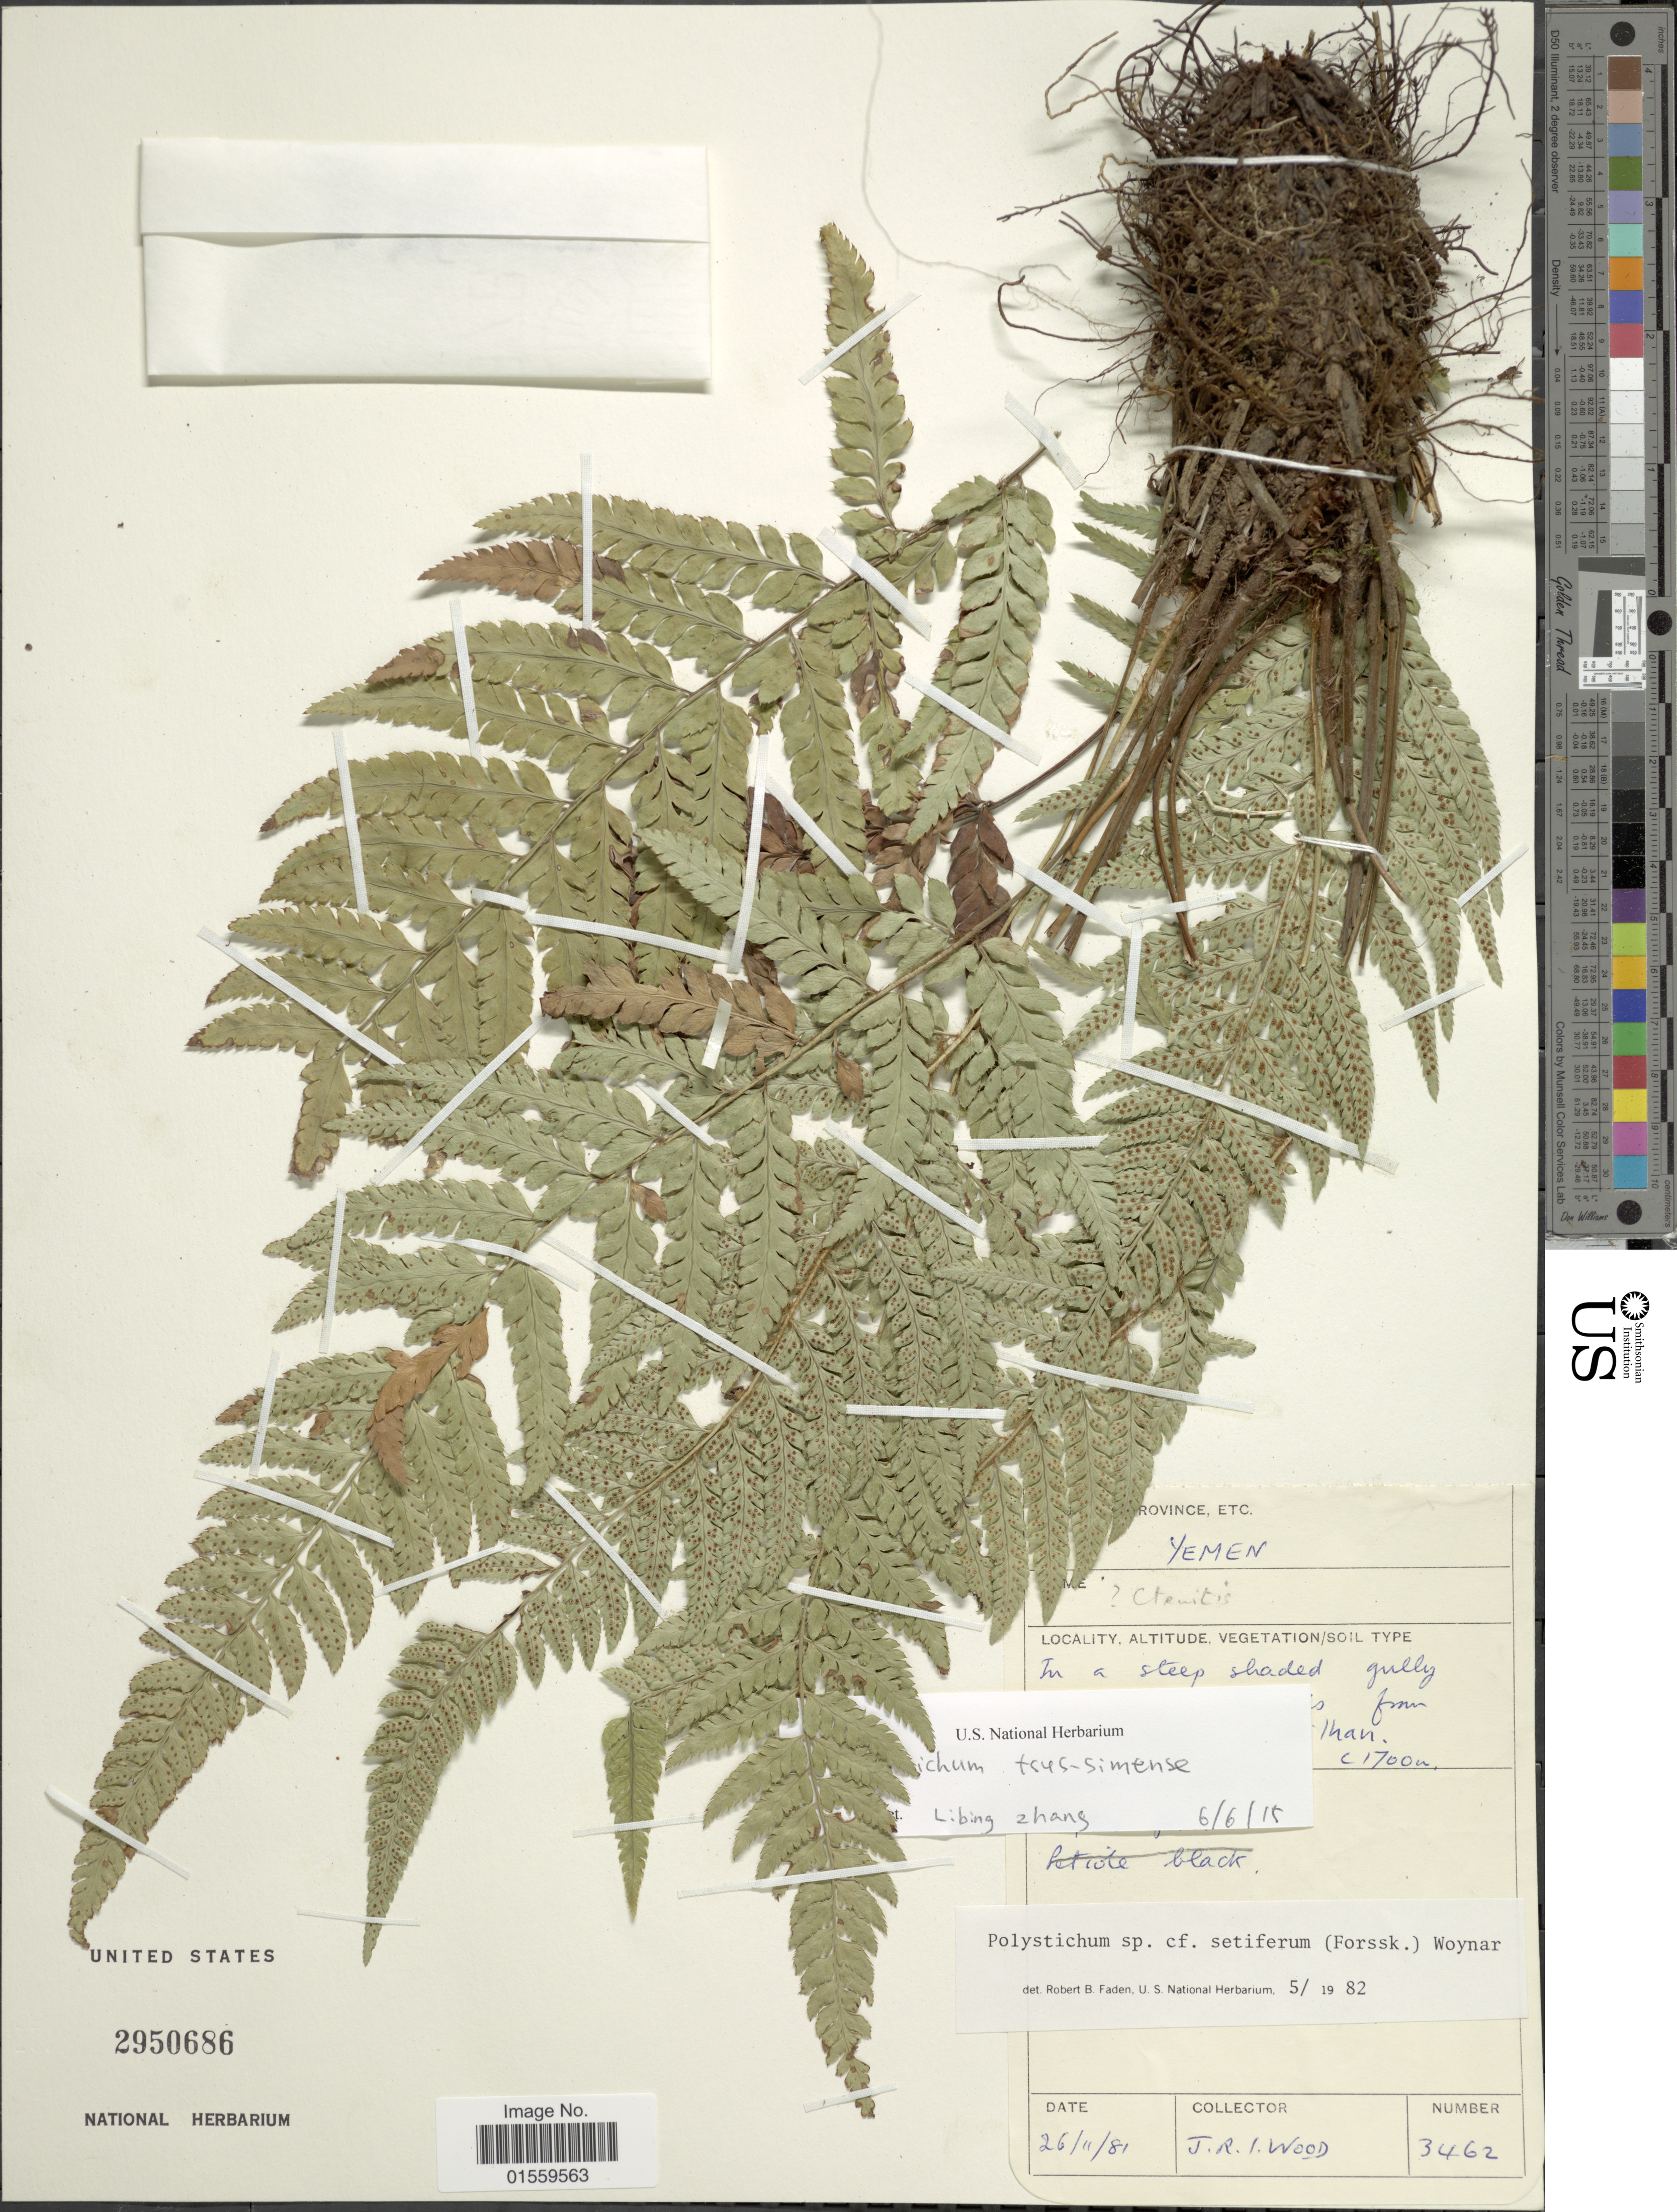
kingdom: Plantae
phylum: Tracheophyta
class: Polypodiopsida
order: Polypodiales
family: Dryopteridaceae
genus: Polystichum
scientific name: Polystichum setiferum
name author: (Forssk.) Moore ex Woynar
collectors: T. Wood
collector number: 3462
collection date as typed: Transcribed d/m/y: 26/11/81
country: Yemen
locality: Yemen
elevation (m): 1700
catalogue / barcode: US 2950686